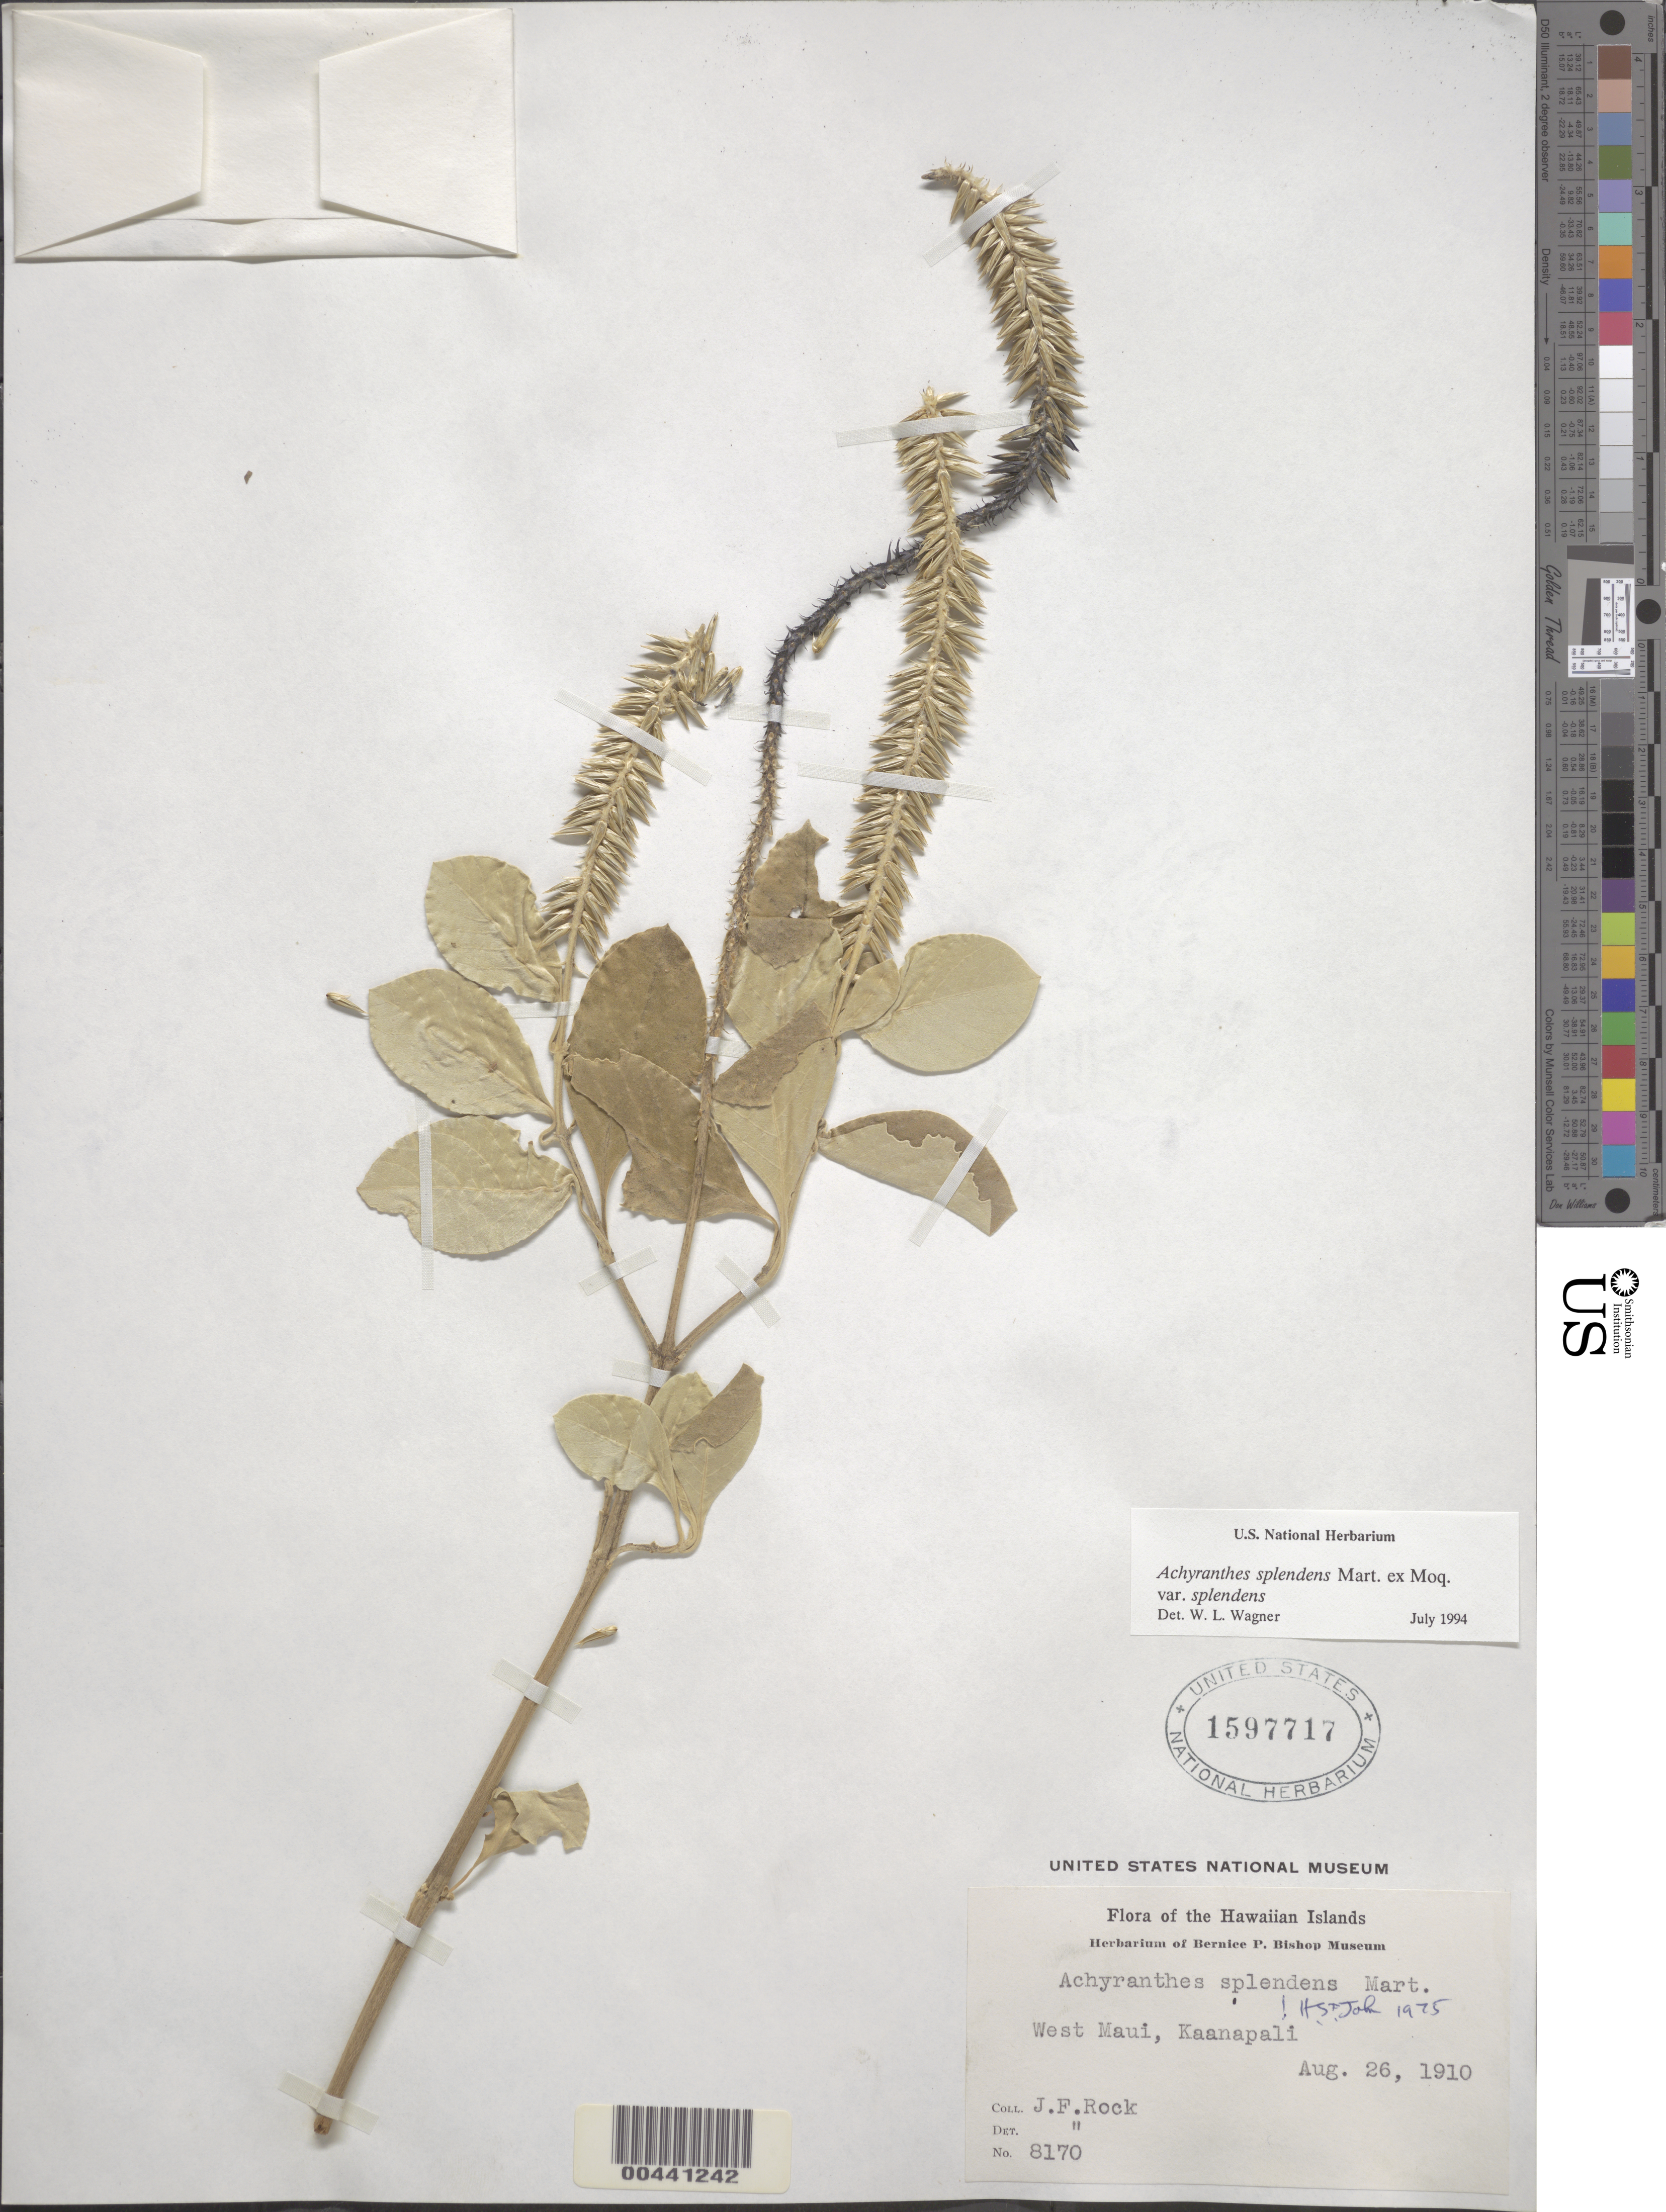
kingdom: Plantae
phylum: Tracheophyta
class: Magnoliopsida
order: Caryophyllales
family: Amaranthaceae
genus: Achyranthes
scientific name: Achyranthes splendens var. splendens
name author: Mart. ex Moq.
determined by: Wagner, W. L., (BOT), Smithsonian Institution - National Museum of Natural History (UNITED STATES)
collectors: J. F. Rock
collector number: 8170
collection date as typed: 26 Aug 1910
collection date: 1910-08-26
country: United States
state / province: Hawaii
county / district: Maui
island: Maui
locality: W Maui, Kaanapali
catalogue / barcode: US 1597717